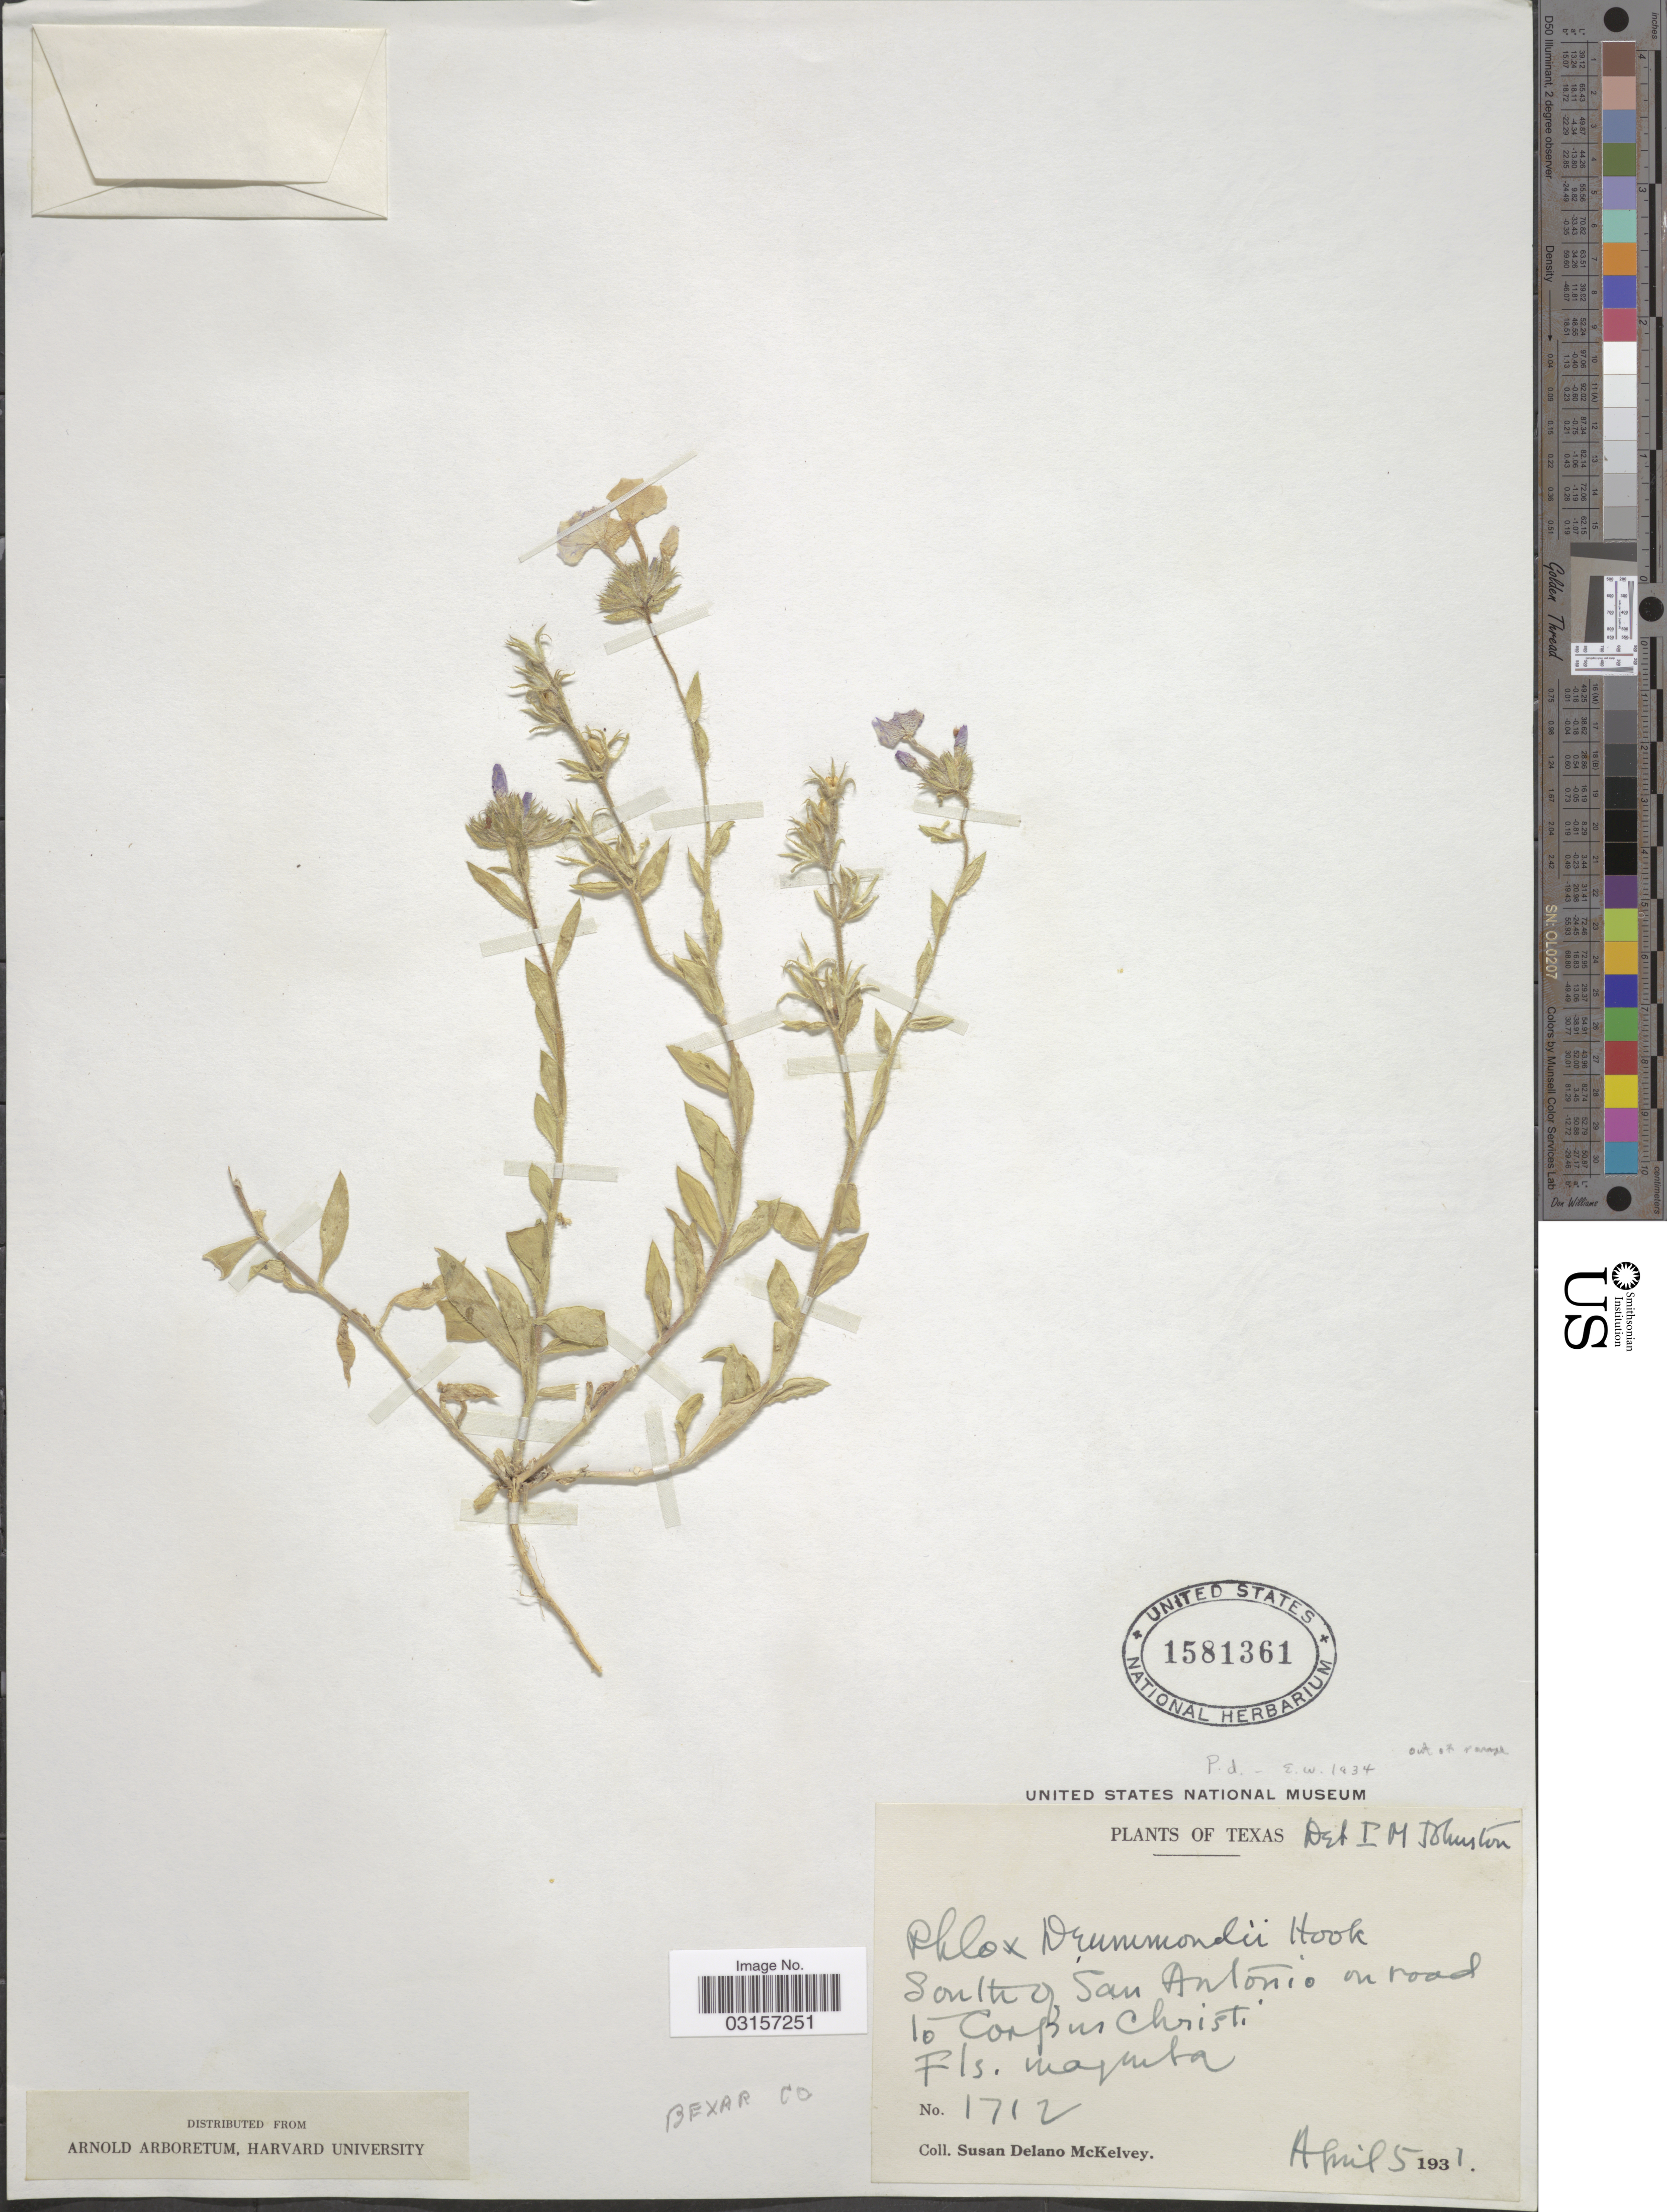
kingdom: Plantae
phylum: Tracheophyta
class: Magnoliopsida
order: Ericales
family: Polemoniaceae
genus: Phlox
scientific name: Phlox drummondii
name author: Hook.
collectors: S. A. McKelvey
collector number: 1712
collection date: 1931-04-05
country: United States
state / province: Texas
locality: Bexar Co., South of San Antonio on road to Corpus Christi.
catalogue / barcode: US 1581361